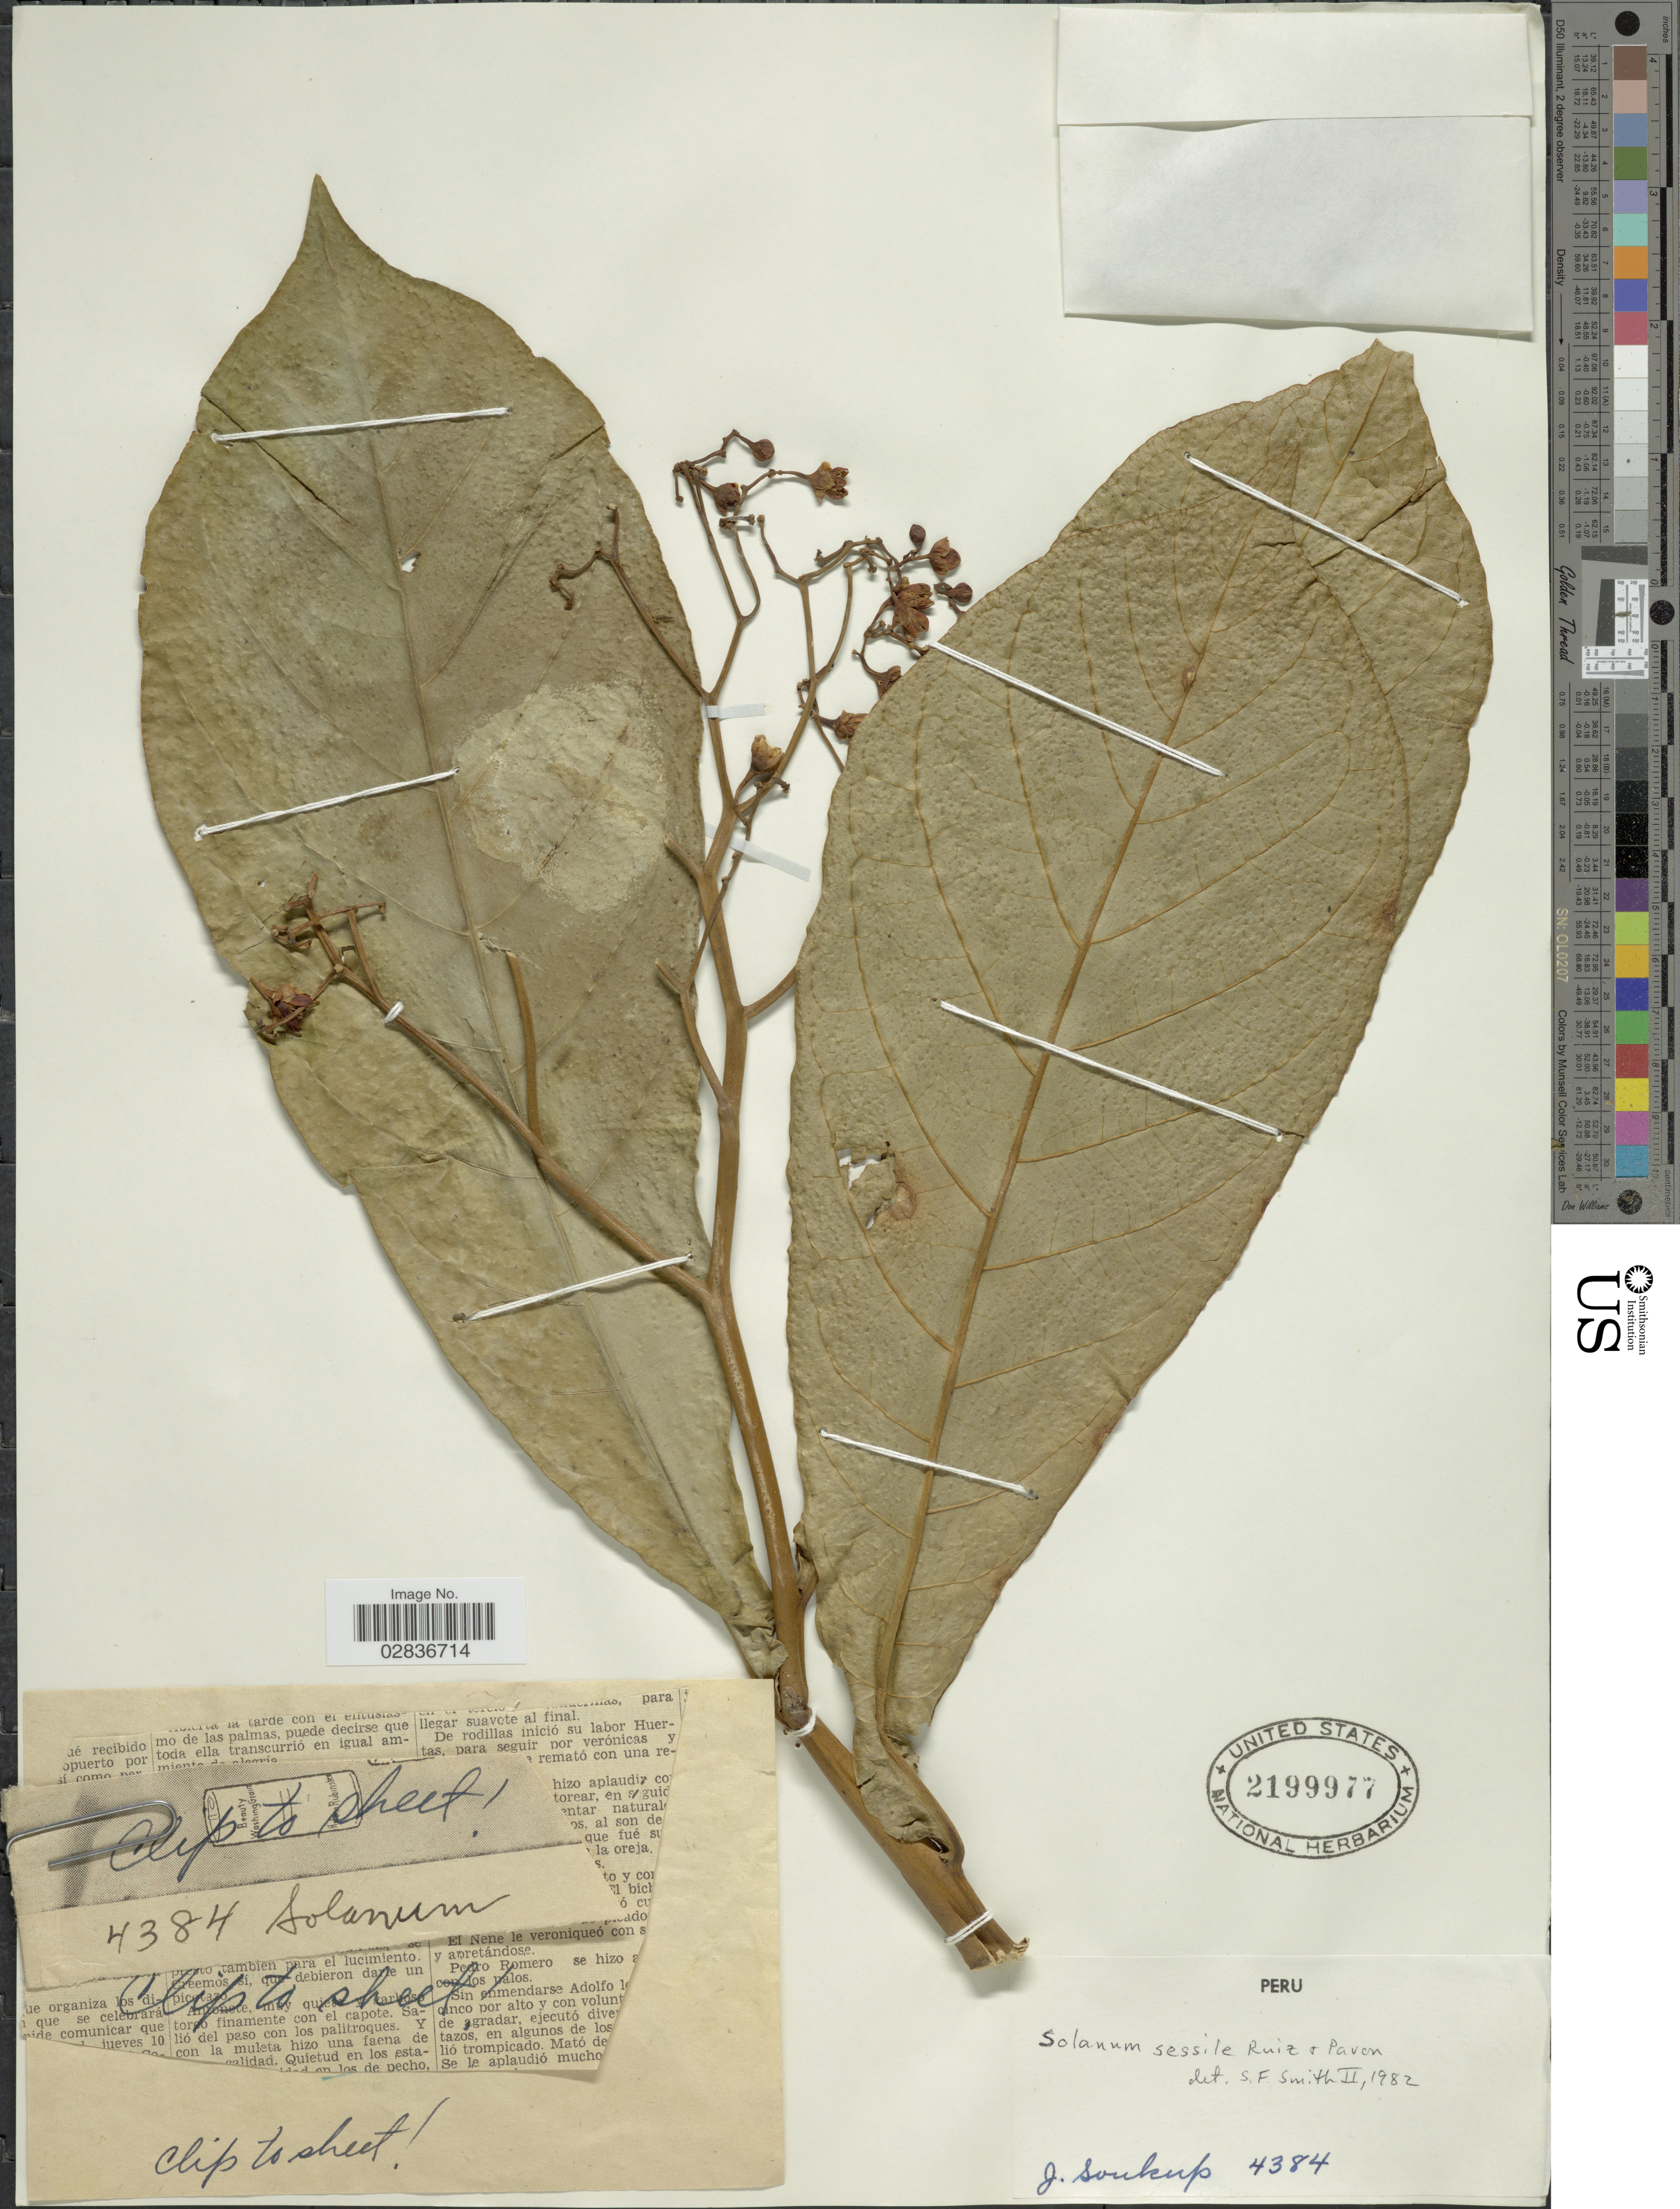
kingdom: Plantae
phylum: Tracheophyta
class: Magnoliopsida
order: Solanales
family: Solanaceae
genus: Solanum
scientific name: Solanum sessile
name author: Dunal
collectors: J. Soukup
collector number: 4384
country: Peru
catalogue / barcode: US 2199977